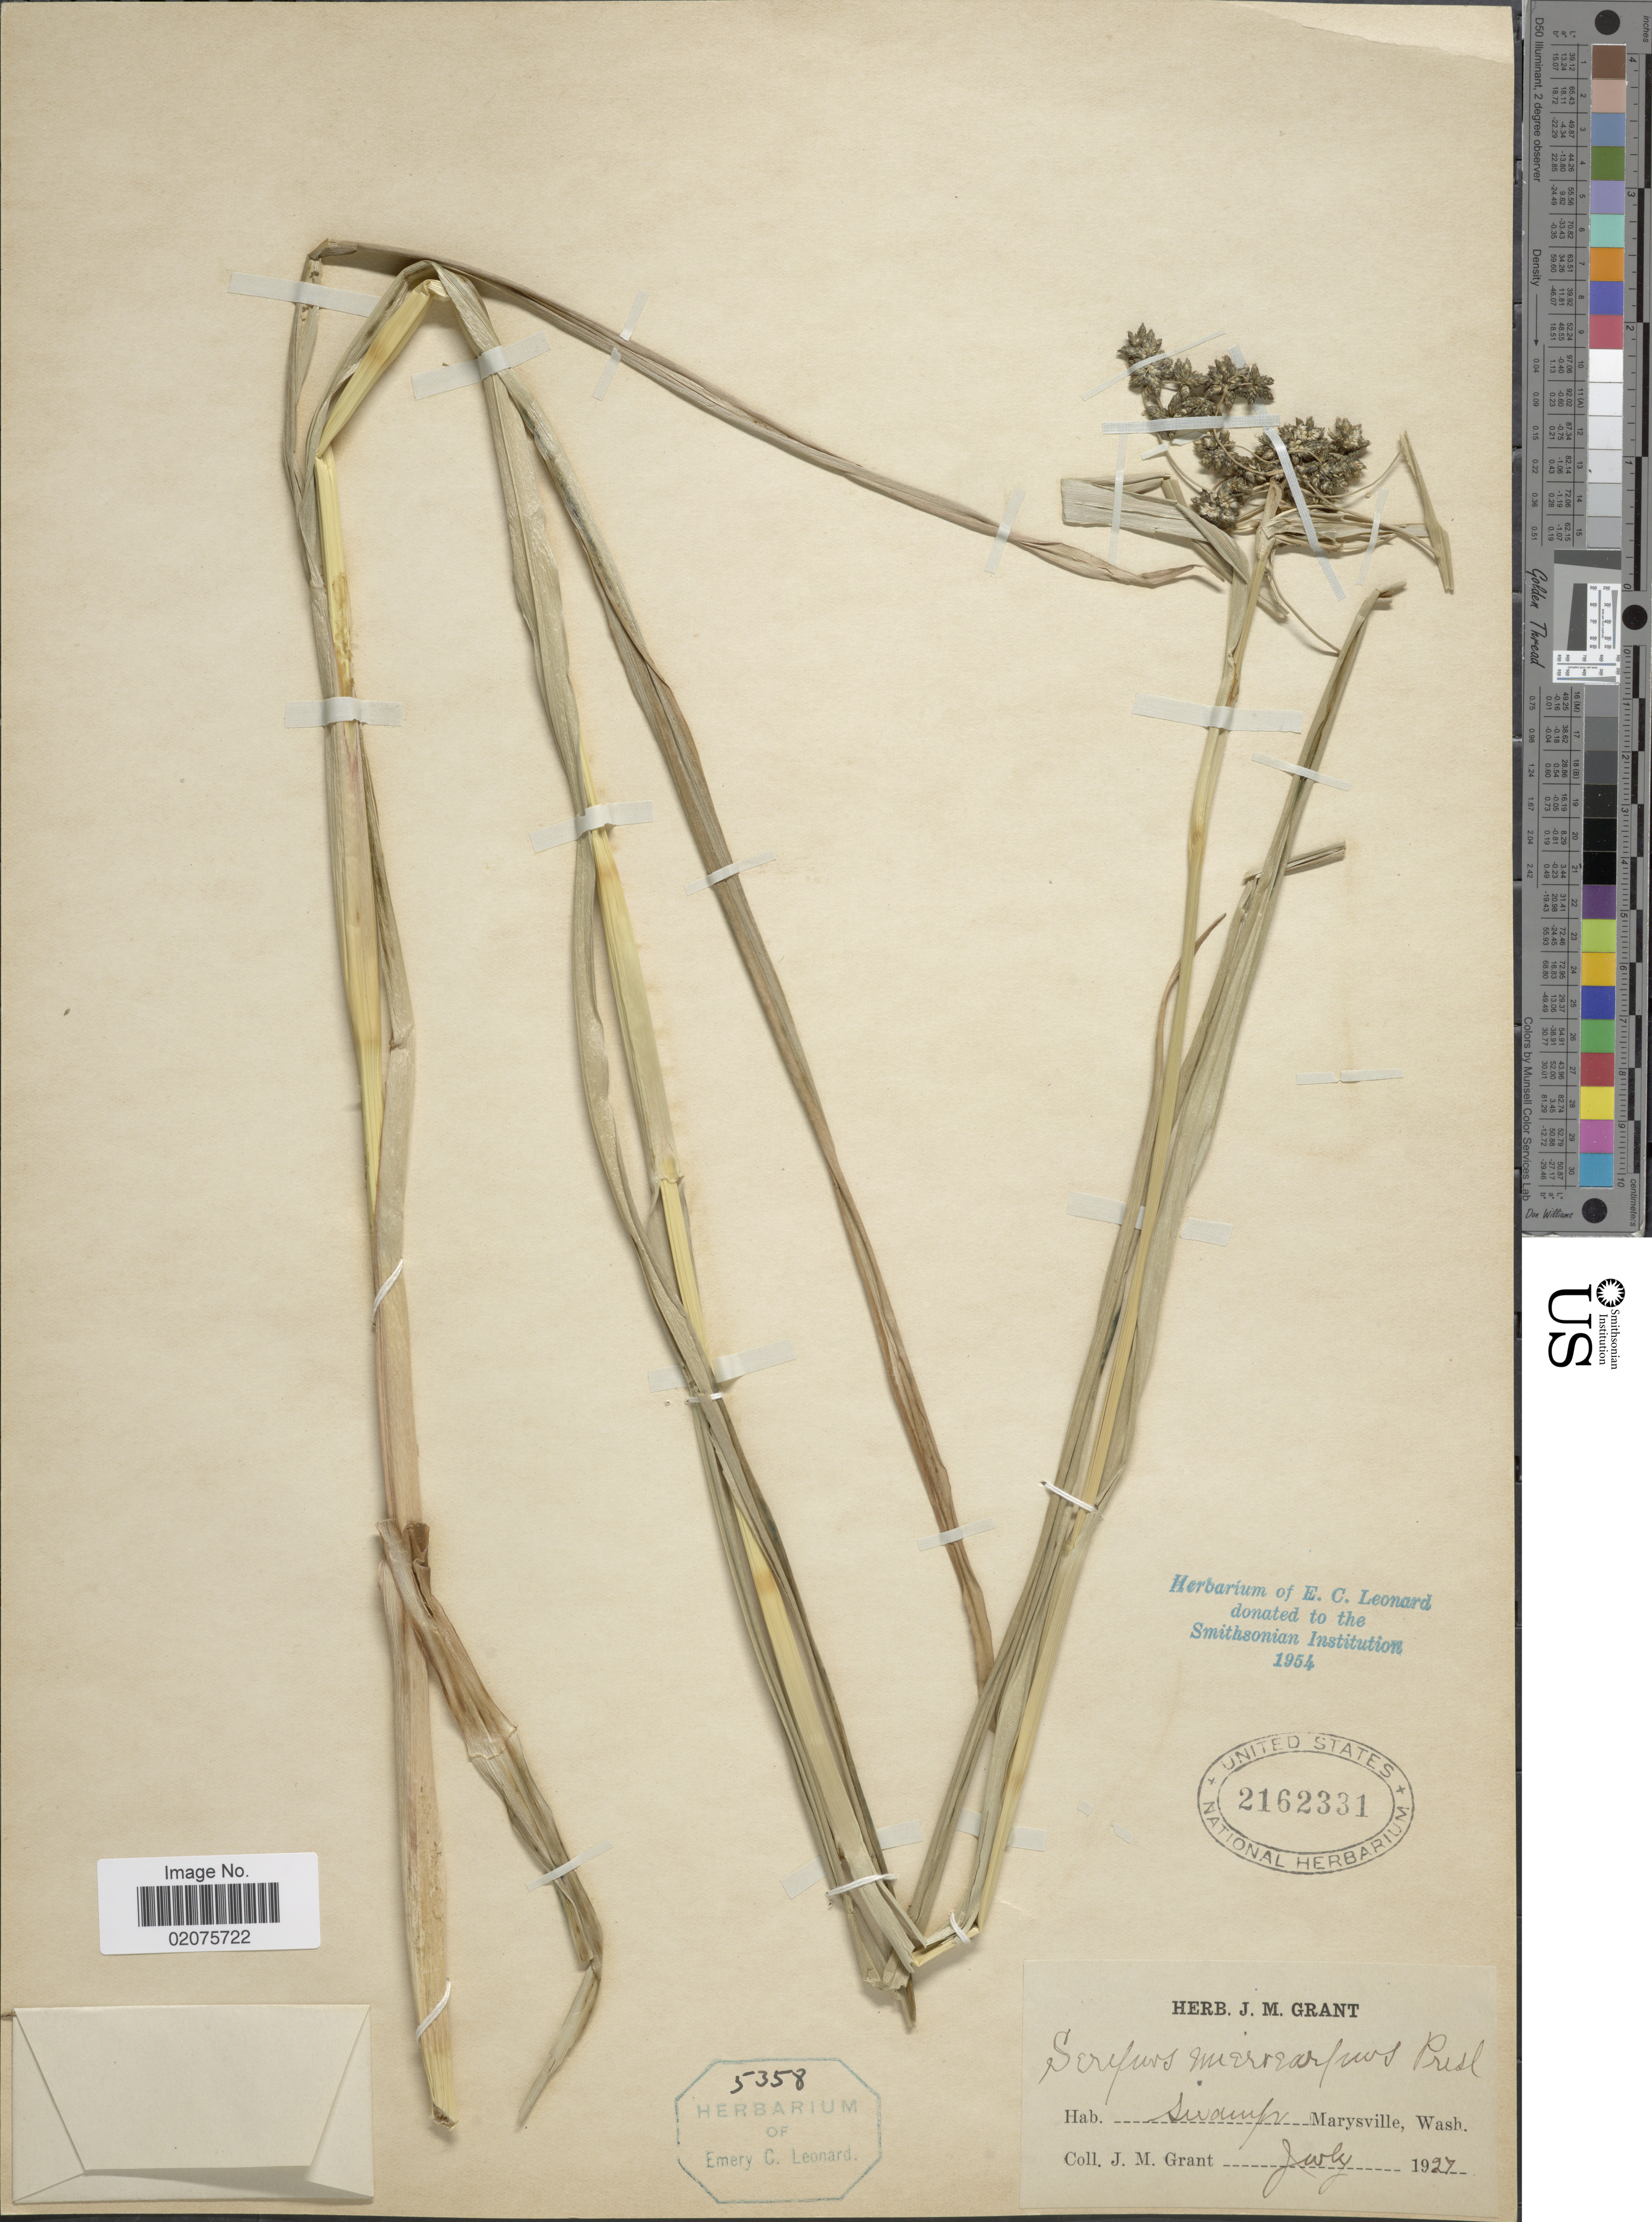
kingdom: Plantae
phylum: Tracheophyta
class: Liliopsida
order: Poales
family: Cyperaceae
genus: Scirpus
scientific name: Scirpus microcarpus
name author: J. Presl & C. Presl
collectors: J. M. Grant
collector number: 5358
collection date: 1927-07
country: United States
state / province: Washington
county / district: Snohomish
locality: Swamp Marysville, Wash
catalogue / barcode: US 2162331